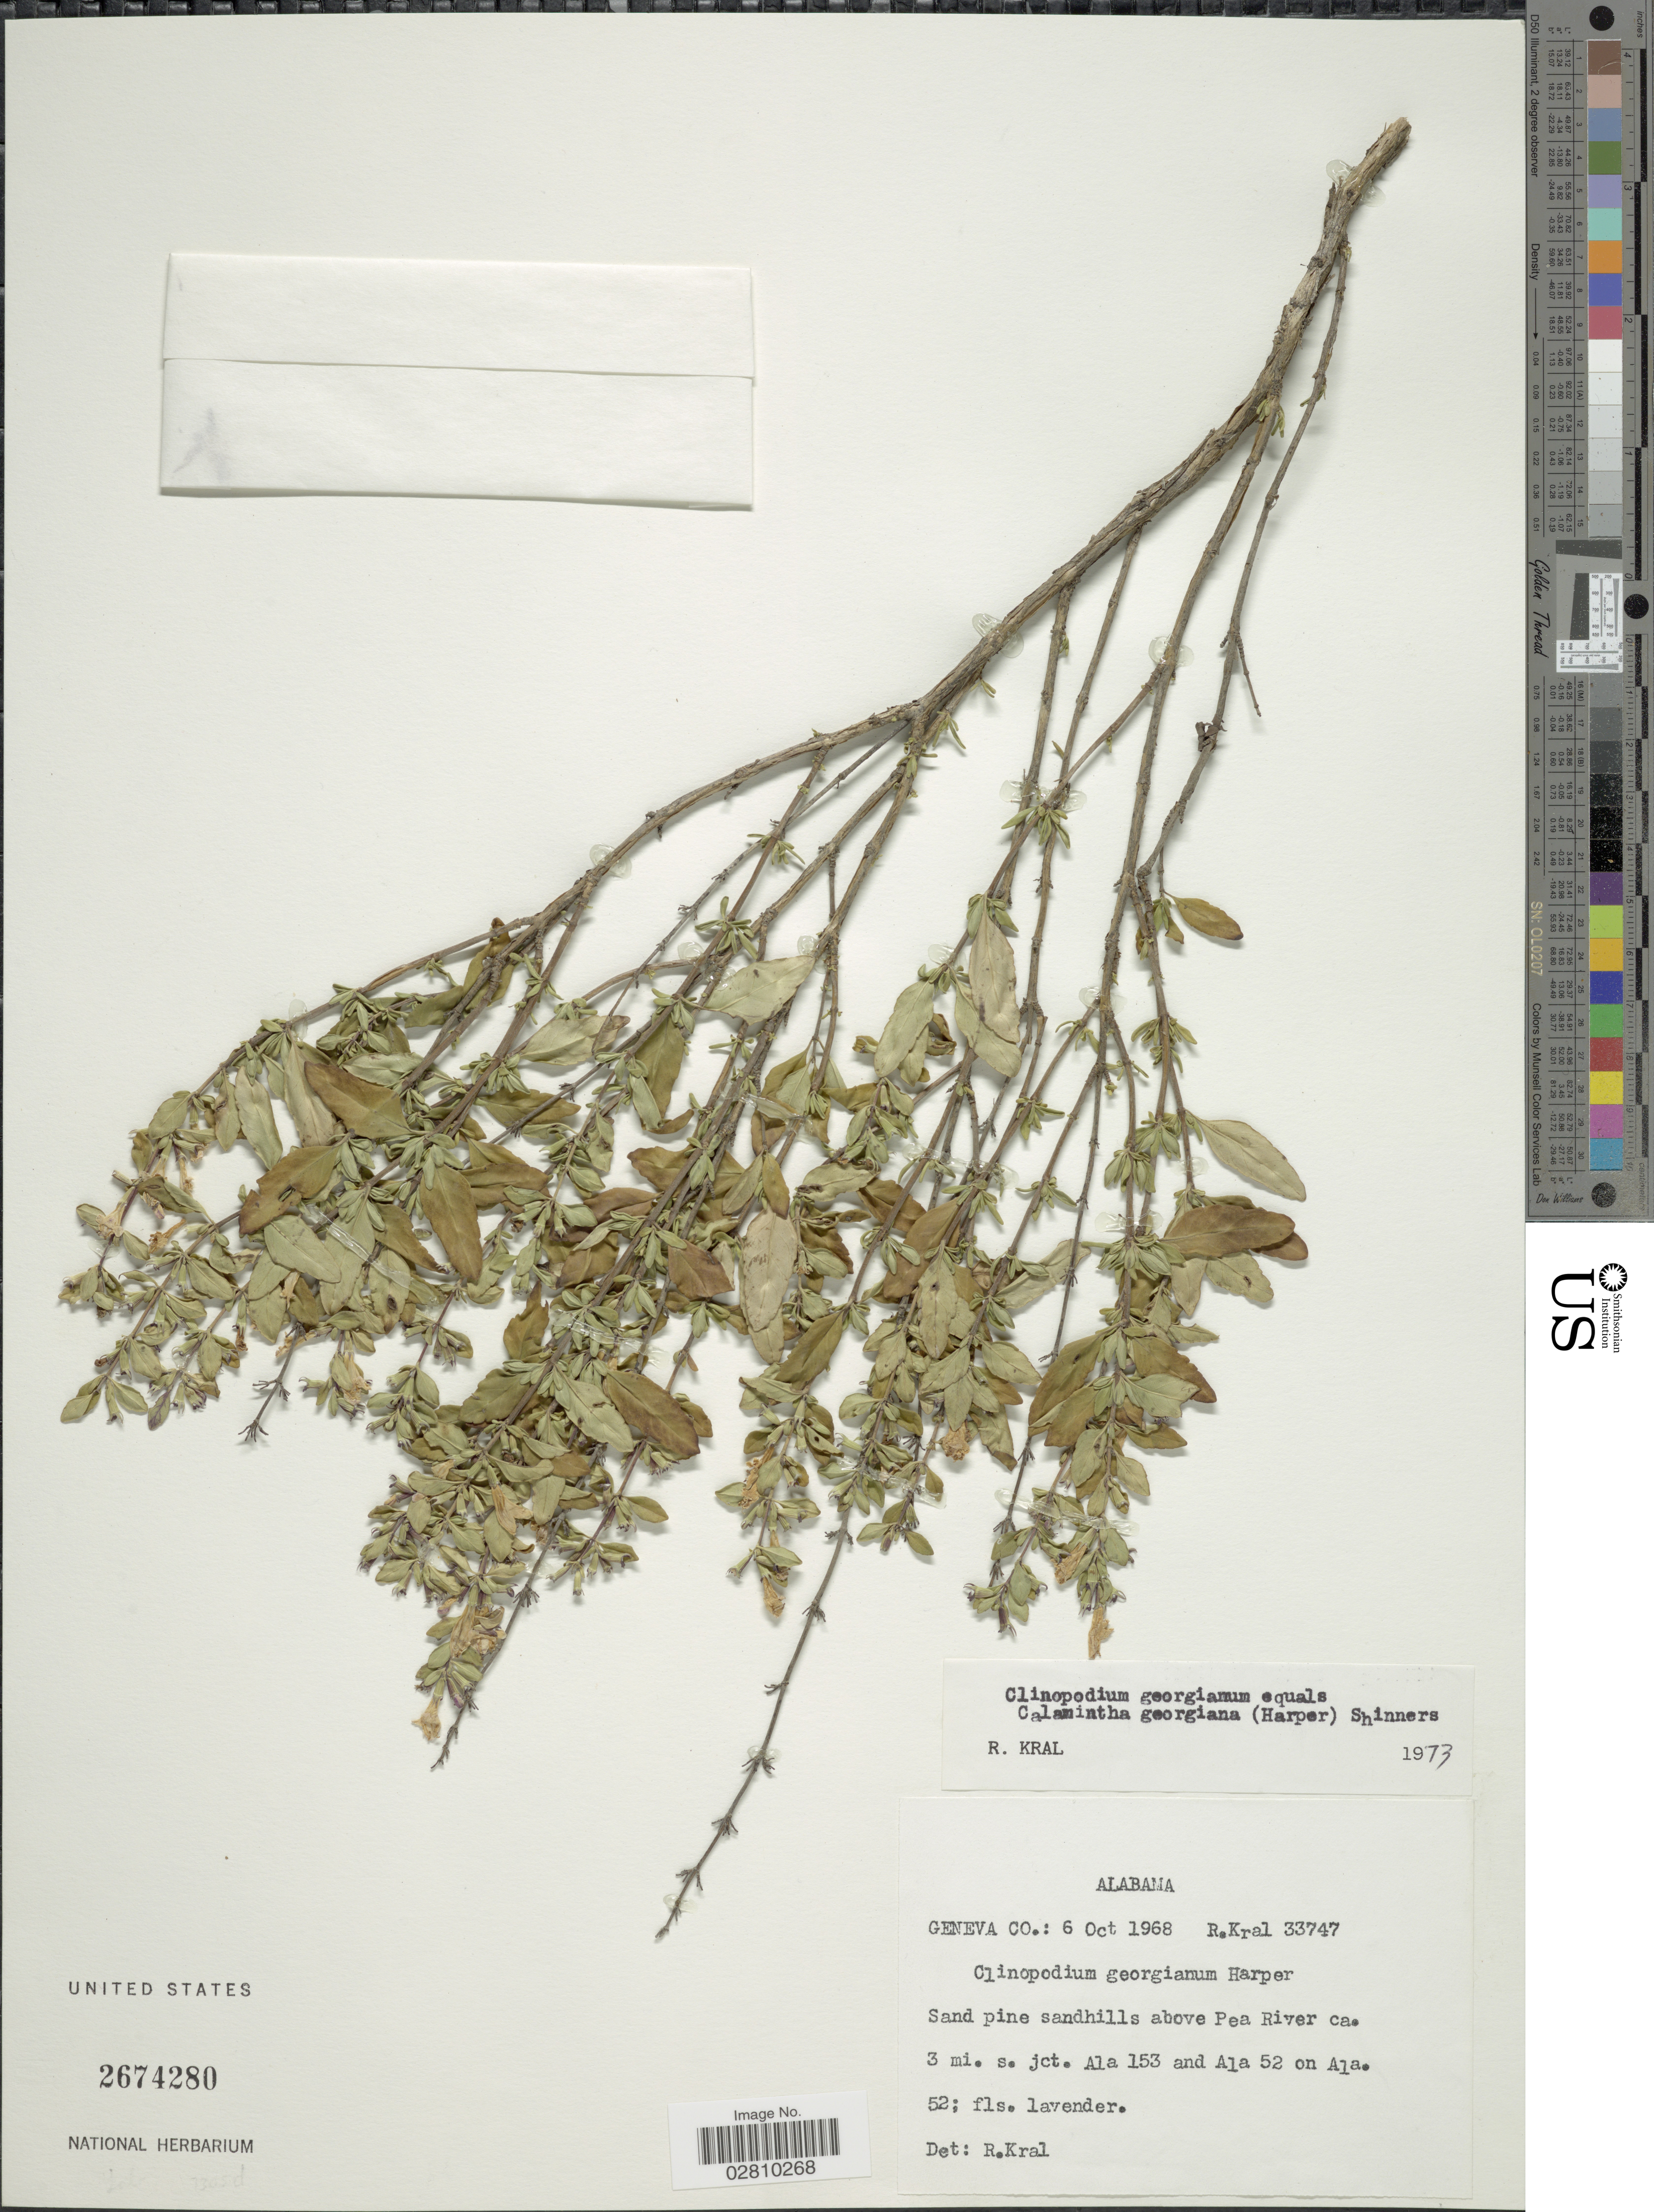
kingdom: Plantae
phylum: Tracheophyta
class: Magnoliopsida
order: Lamiales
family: Lamiaceae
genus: Clinopodium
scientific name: Clinopodium carolinianum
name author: Mill.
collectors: R. Kral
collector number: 33747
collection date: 1968-10-06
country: United States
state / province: Alabama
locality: Geneva Co. Sand pine sandhills above Pea River ca. 3 mi. s. jct. Ala 153 and Ala 52 on Ala. 52.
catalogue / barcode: US 2674280